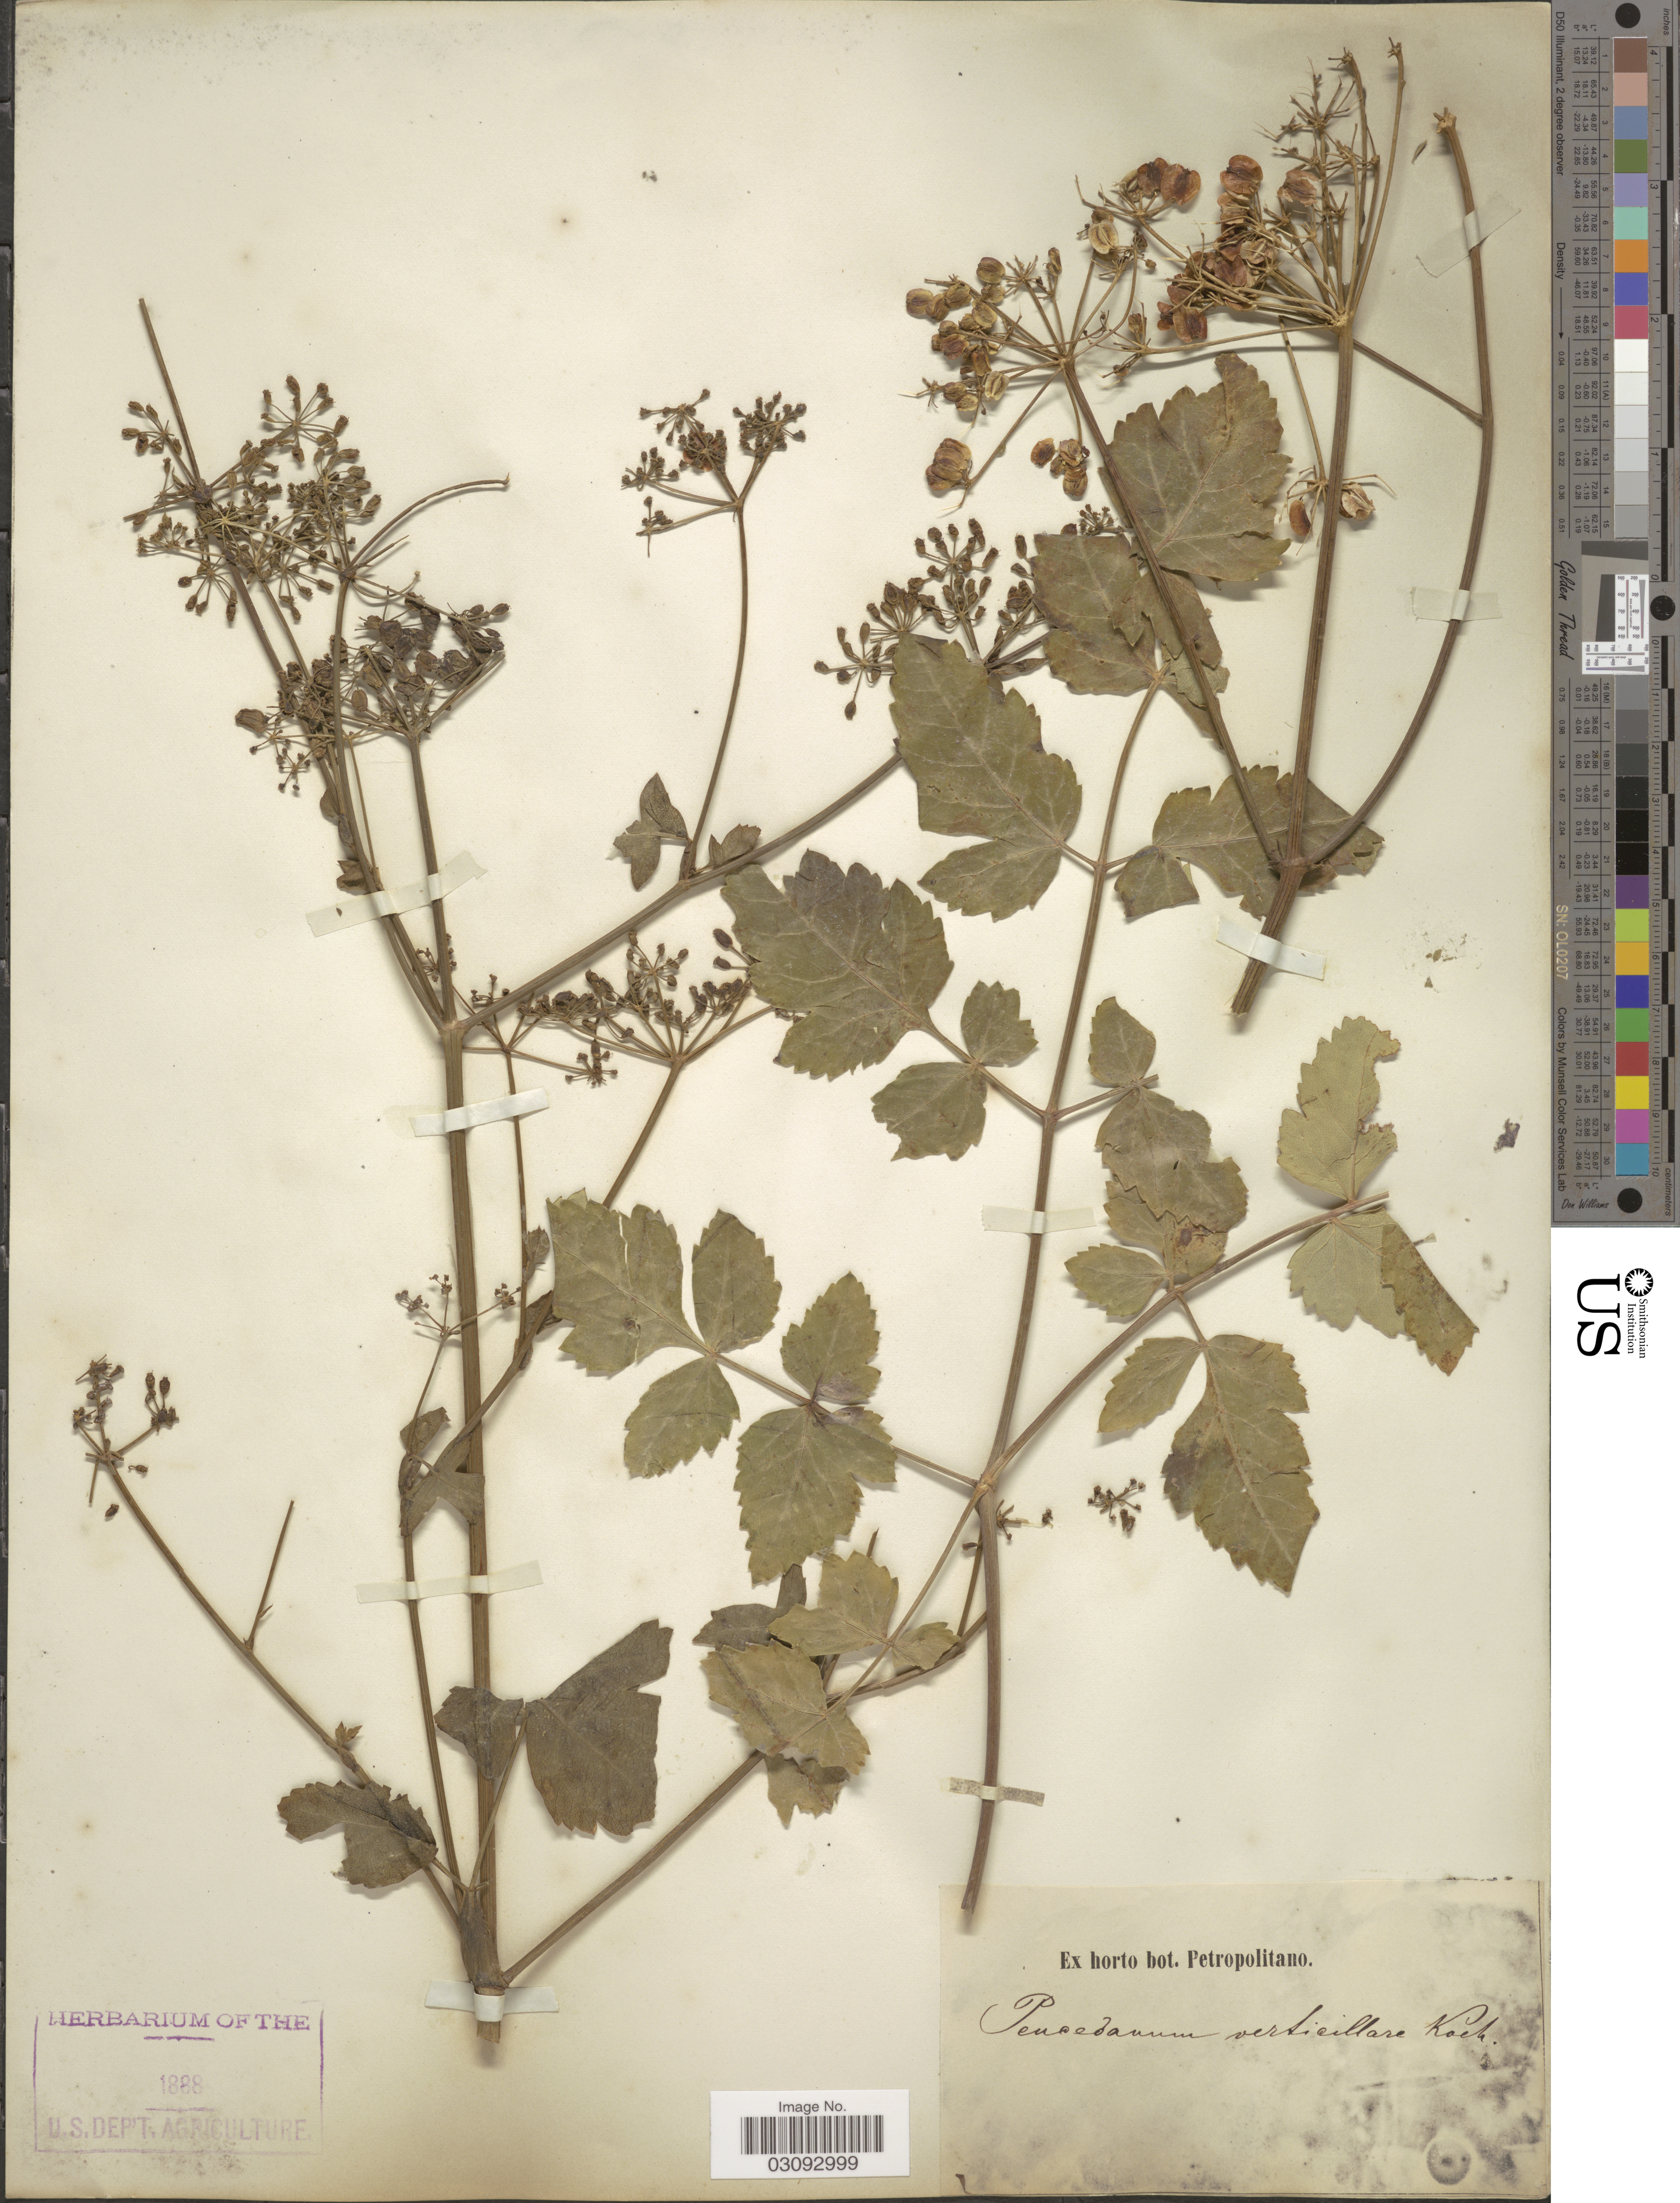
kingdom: Plantae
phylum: Tracheophyta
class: Magnoliopsida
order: Apiales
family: Apiaceae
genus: Peucedanum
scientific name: Peucedanum verticillare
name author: (L.) W.J.D. Koch ex DC.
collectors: ex Horto Bot. Petropolitano